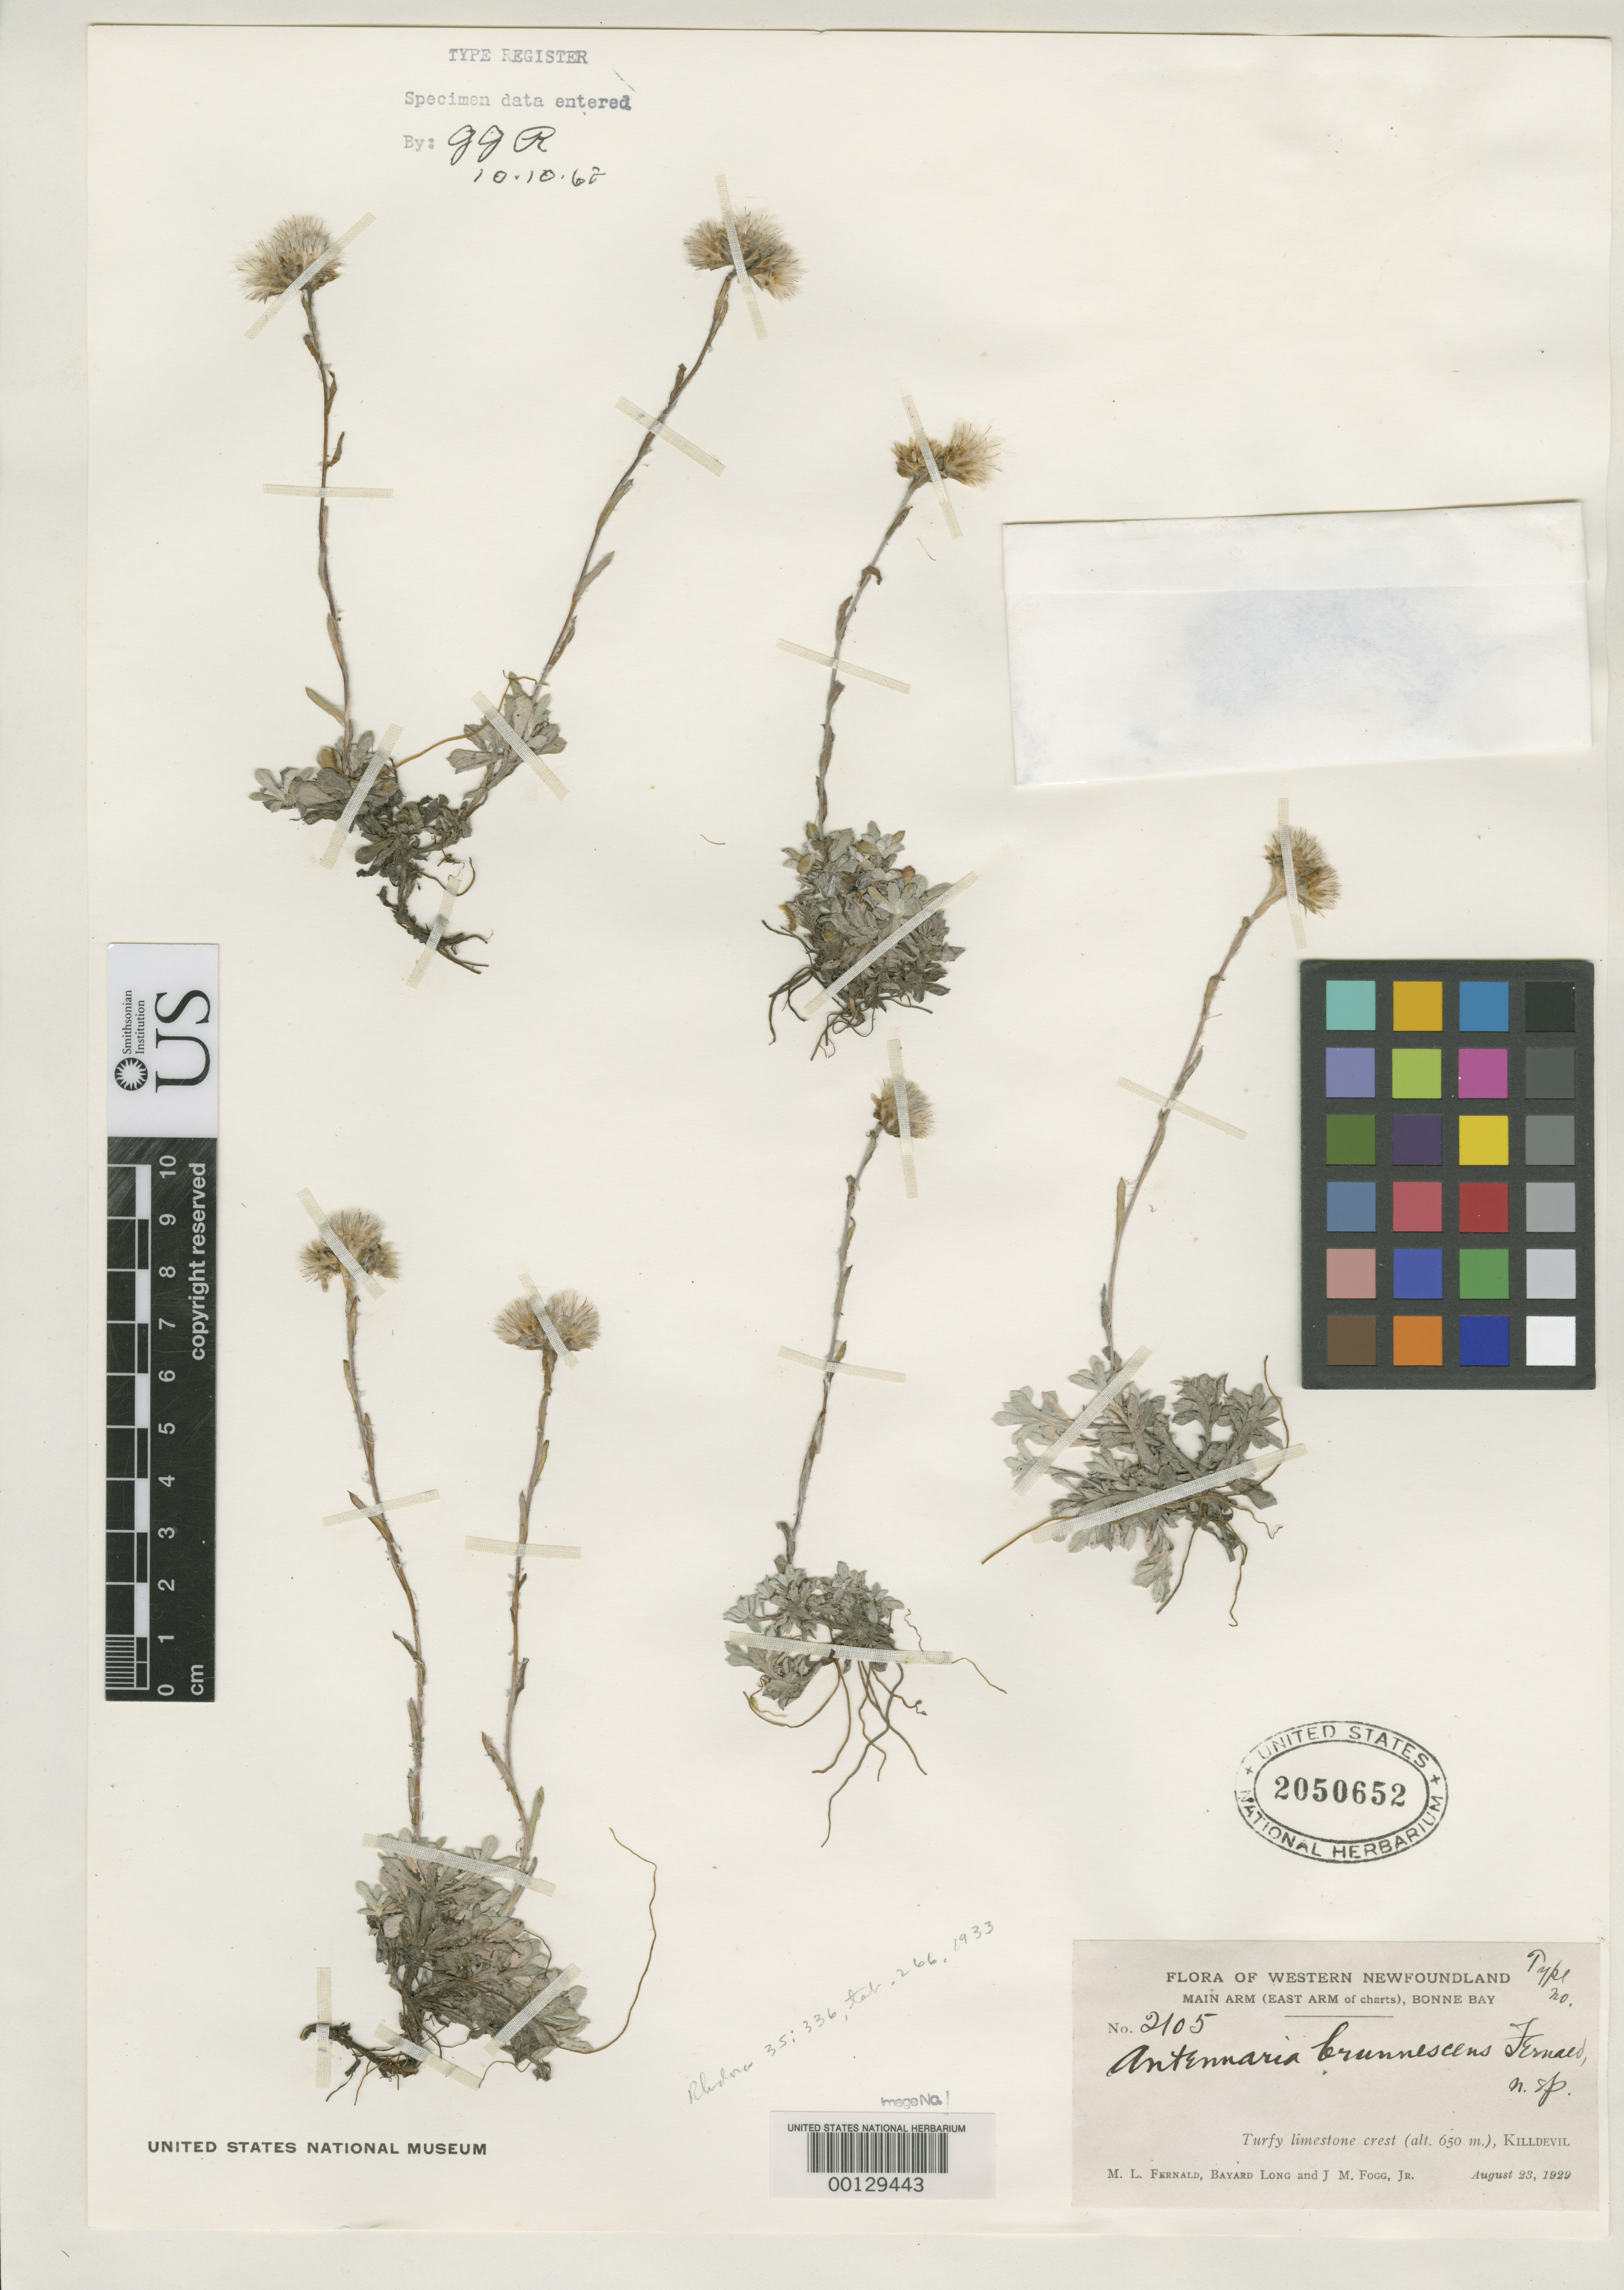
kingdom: Plantae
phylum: Tracheophyta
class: Magnoliopsida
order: Asterales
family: Asteraceae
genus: Antennaria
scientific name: Antennaria brunnescens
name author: Fernald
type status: Isotype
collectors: M. L. Fernald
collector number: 2105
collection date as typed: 23 Aug 1929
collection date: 1929-08-23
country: Canada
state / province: Newfoundland and Labrador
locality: Bonne Bay; Killdevil.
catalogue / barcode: US 2050652